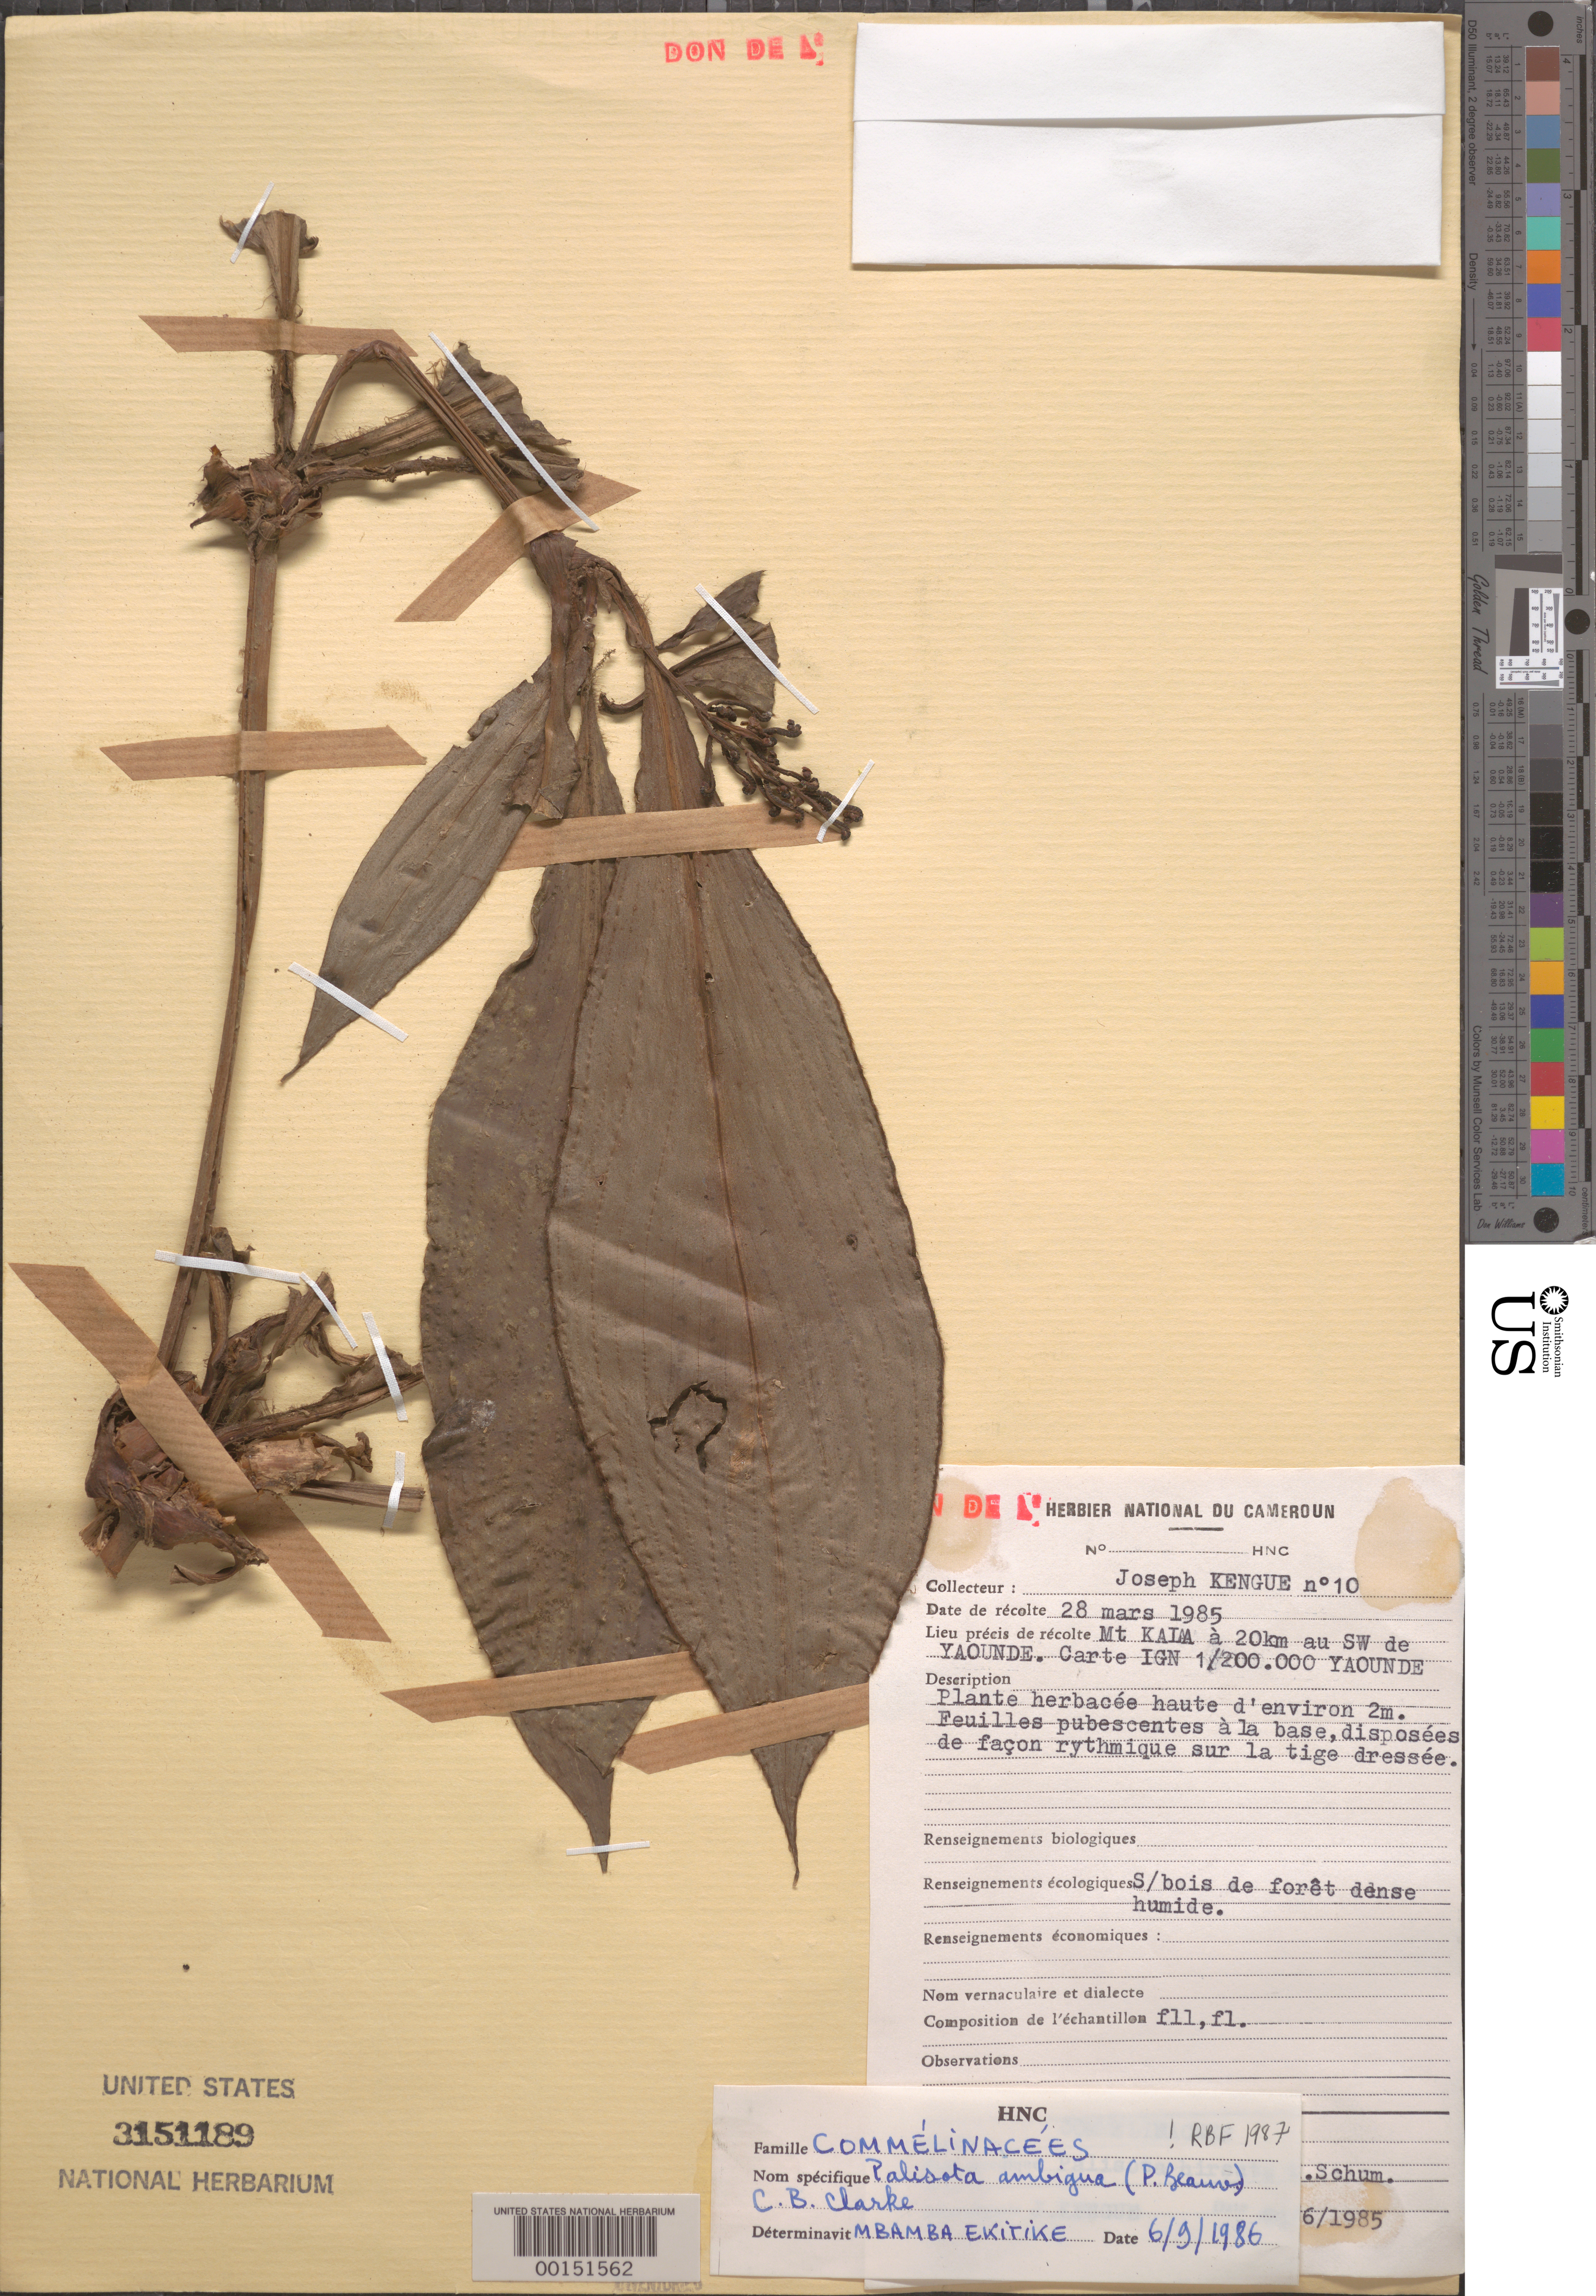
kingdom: Plantae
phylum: Tracheophyta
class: Liliopsida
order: Commelinales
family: Commelinaceae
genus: Palisota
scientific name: Palisota ambigua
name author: (P. Beauv.) C.B. Clarke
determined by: Ekitike, M.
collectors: J. Kengue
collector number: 10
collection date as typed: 28 Mar 1985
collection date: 1985-03-28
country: Cameroon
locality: Mt. kalm, 20 km sw of yaounde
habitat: Dense, moist thicket, forest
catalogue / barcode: US 3151189